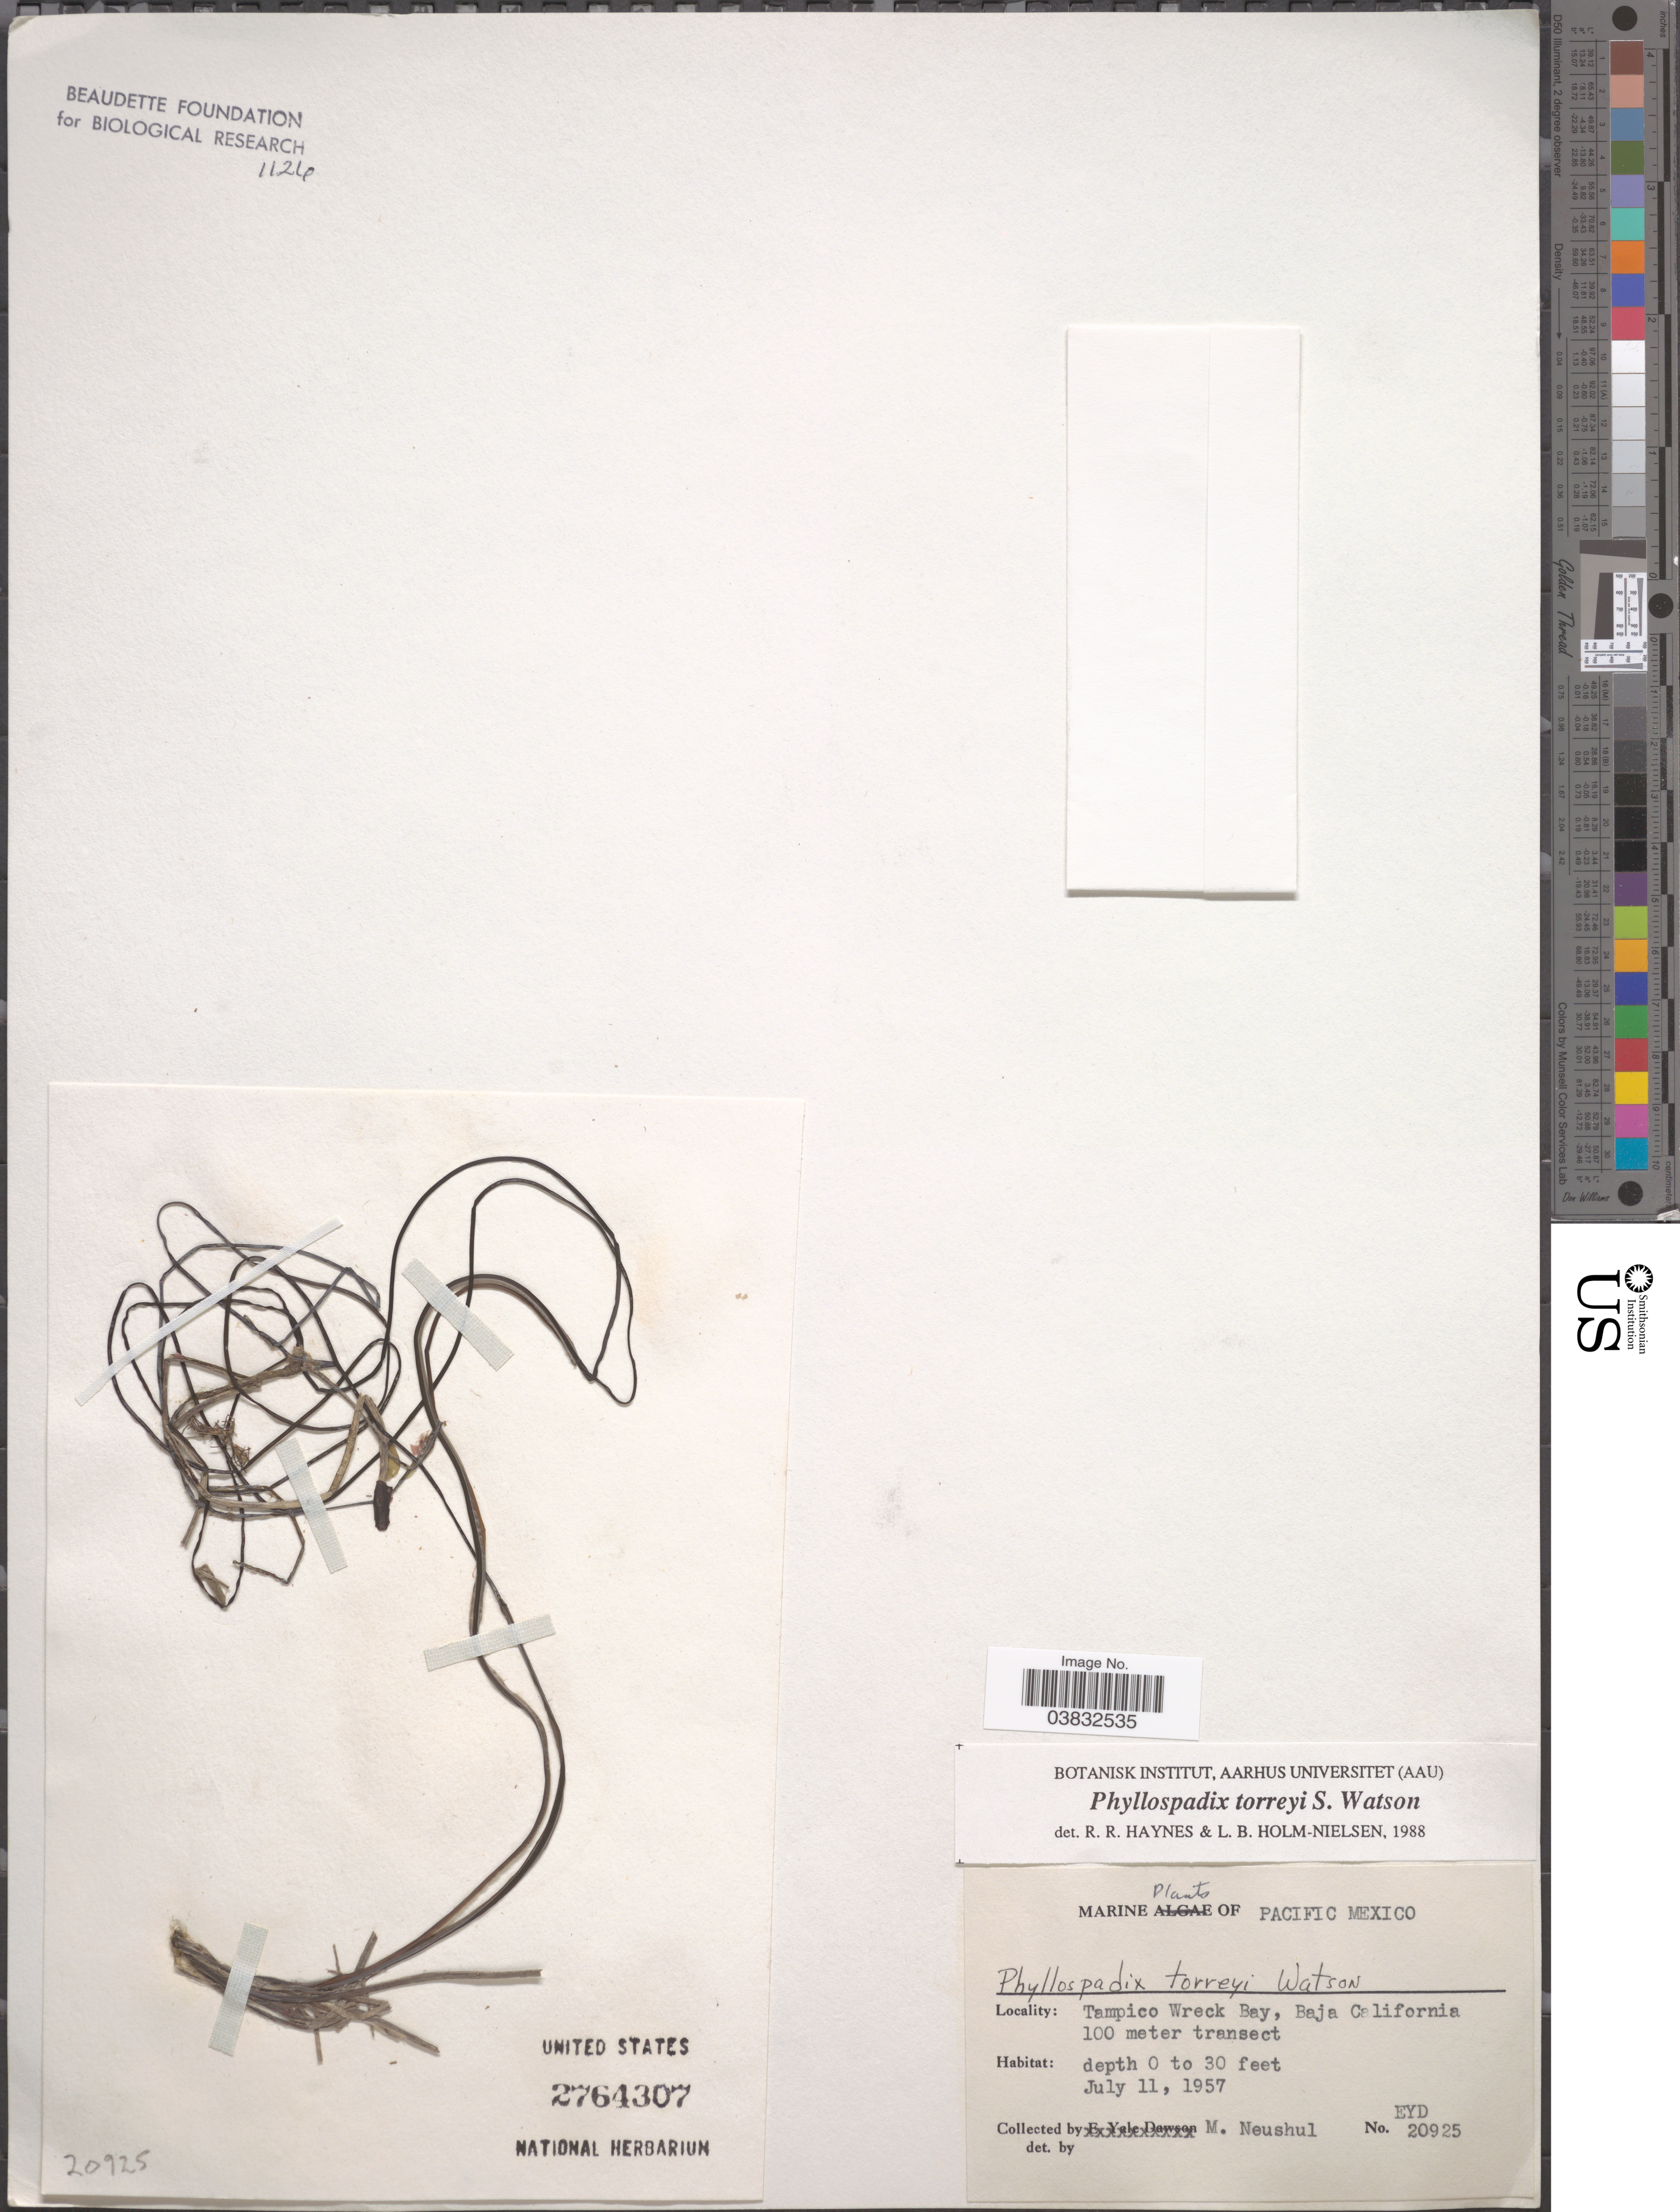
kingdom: Plantae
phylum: Tracheophyta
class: Liliopsida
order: Alismatales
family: Zosteraceae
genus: Phyllospadix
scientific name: Phyllospadix torreyi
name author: S. Watson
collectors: M. Neushul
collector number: EYD20925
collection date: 1957-07-11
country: Mexico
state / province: Baja California Norte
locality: Pacific Mexico. [unsure placement] Tampico Wreck Bay, 100 meter transect.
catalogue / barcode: US 2764307